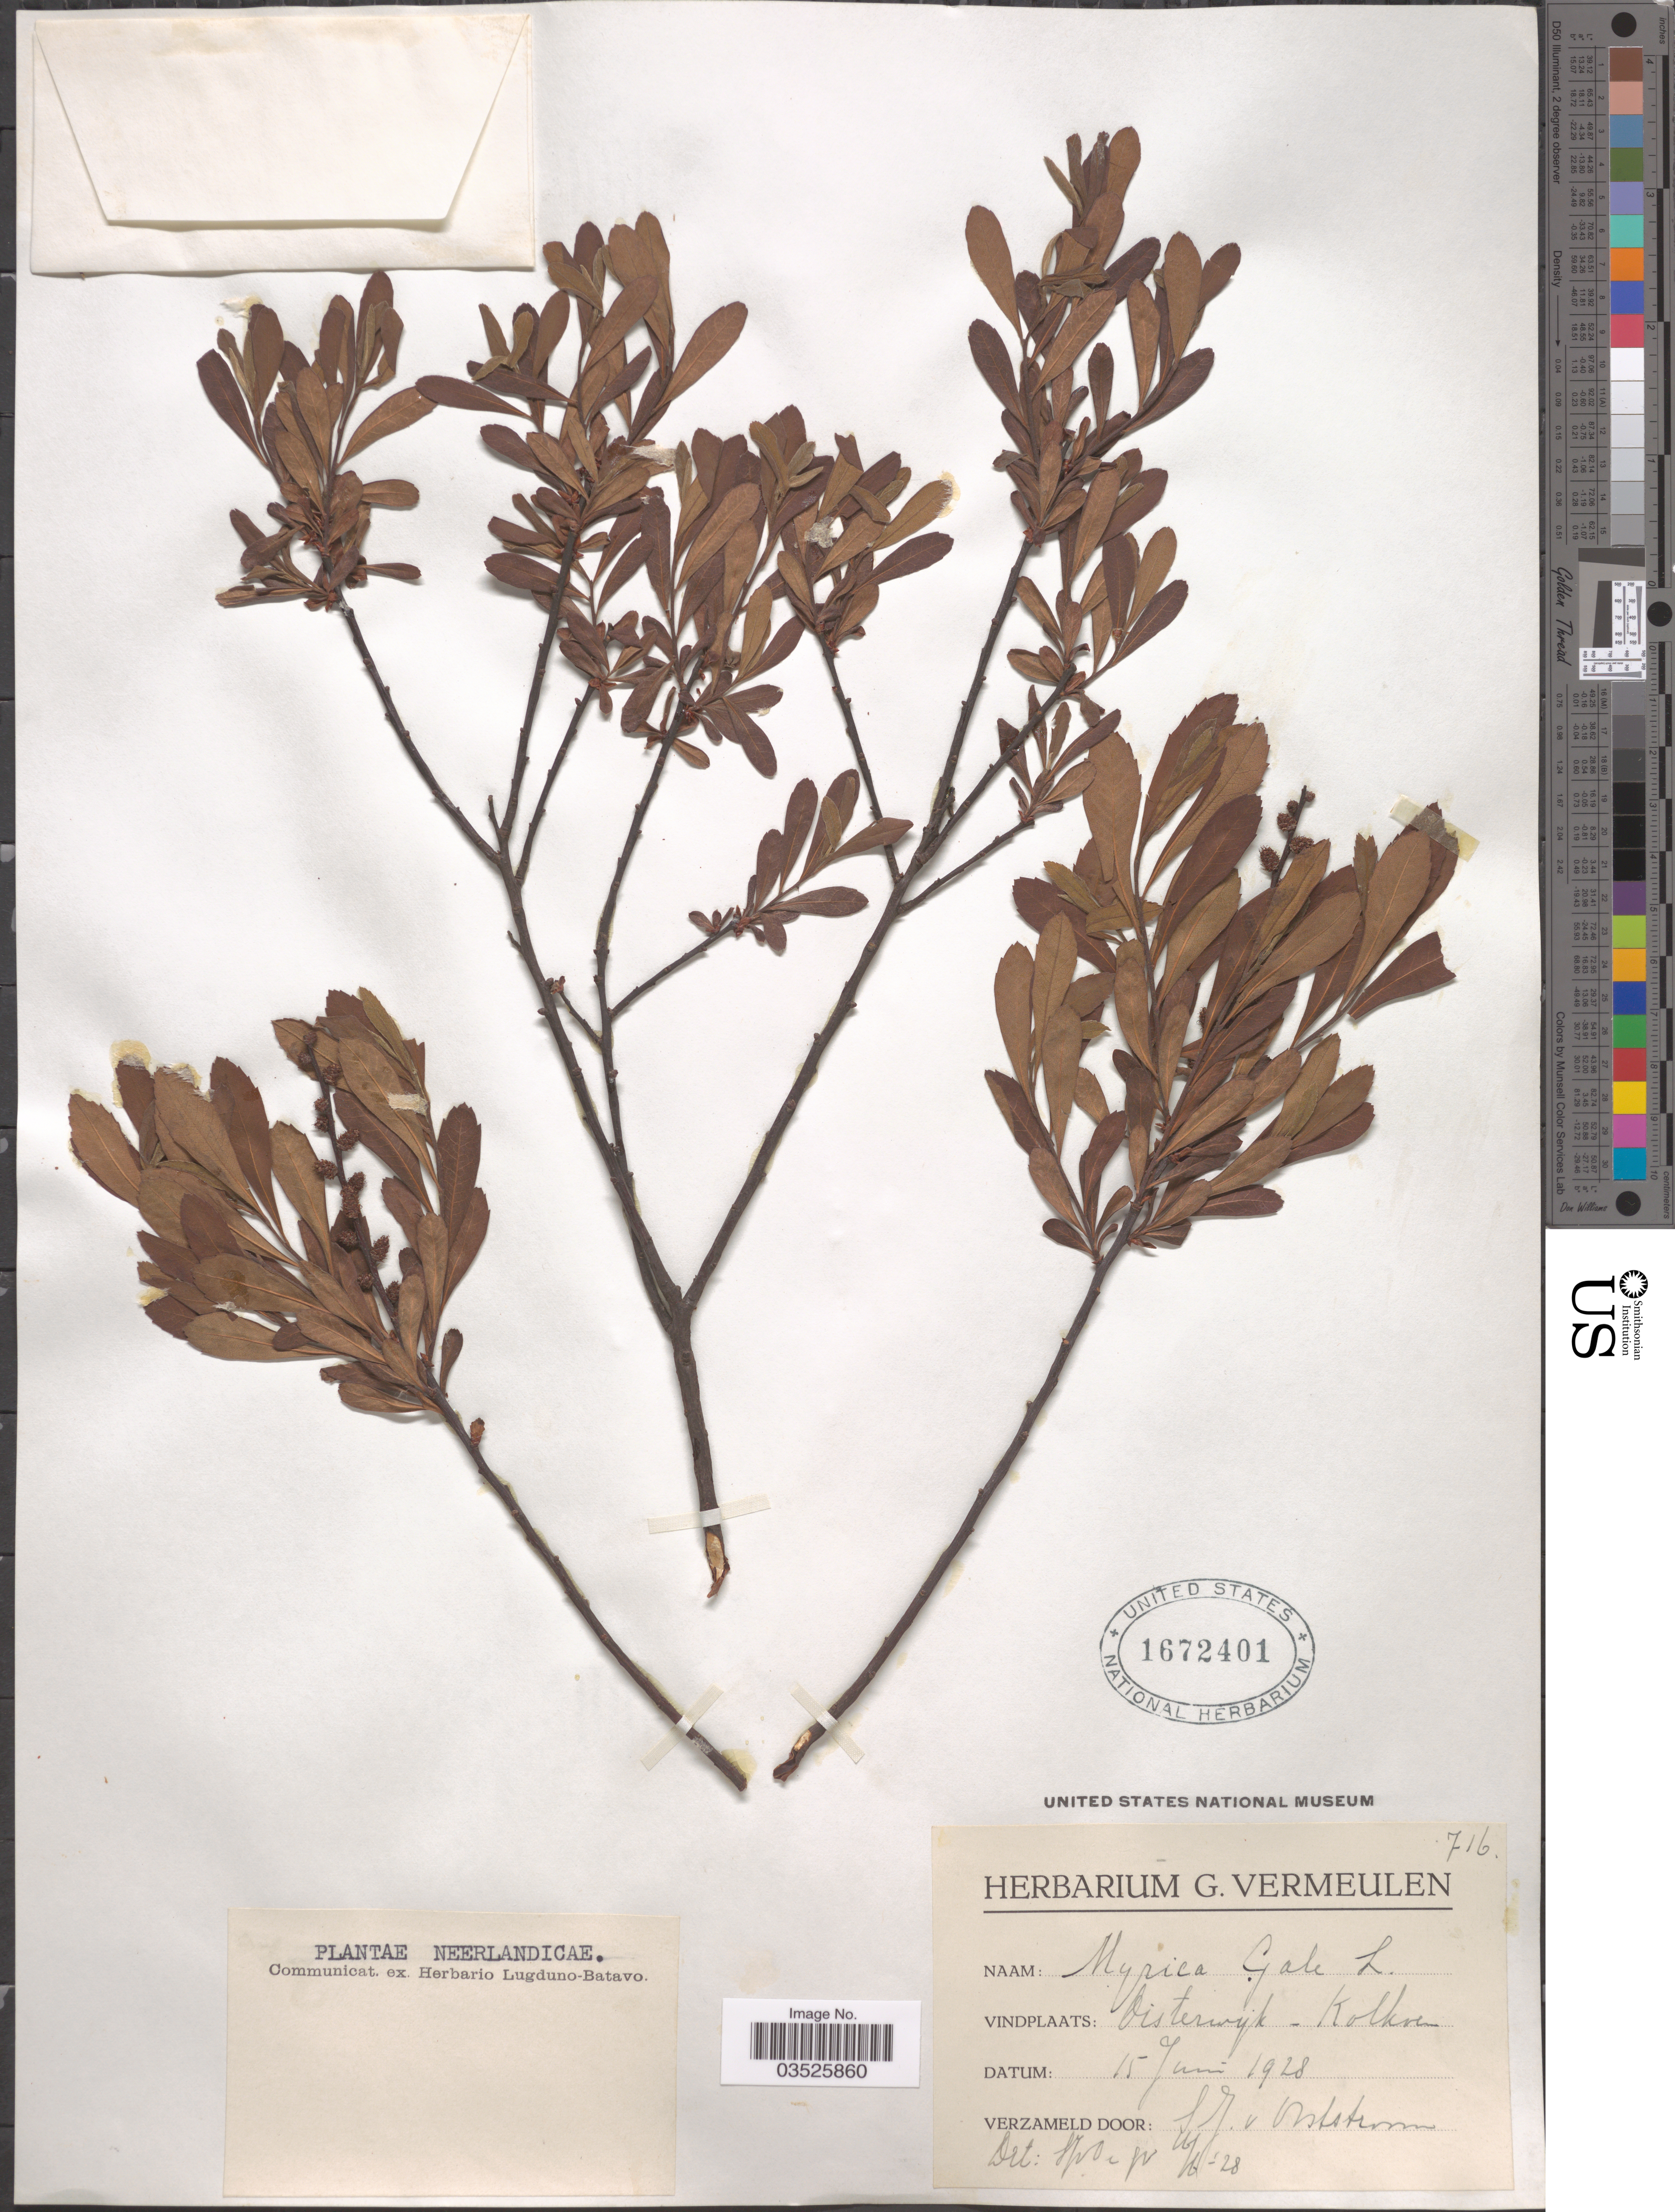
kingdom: Plantae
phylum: Tracheophyta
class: Magnoliopsida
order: Fagales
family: Myricaceae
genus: Myrica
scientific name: Myrica gale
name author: L.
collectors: S. J. van Ooststroom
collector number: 716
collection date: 1928-06-15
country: Netherlands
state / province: Noord Brabant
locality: Oisterwijk - Kolkven.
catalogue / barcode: US 1672401